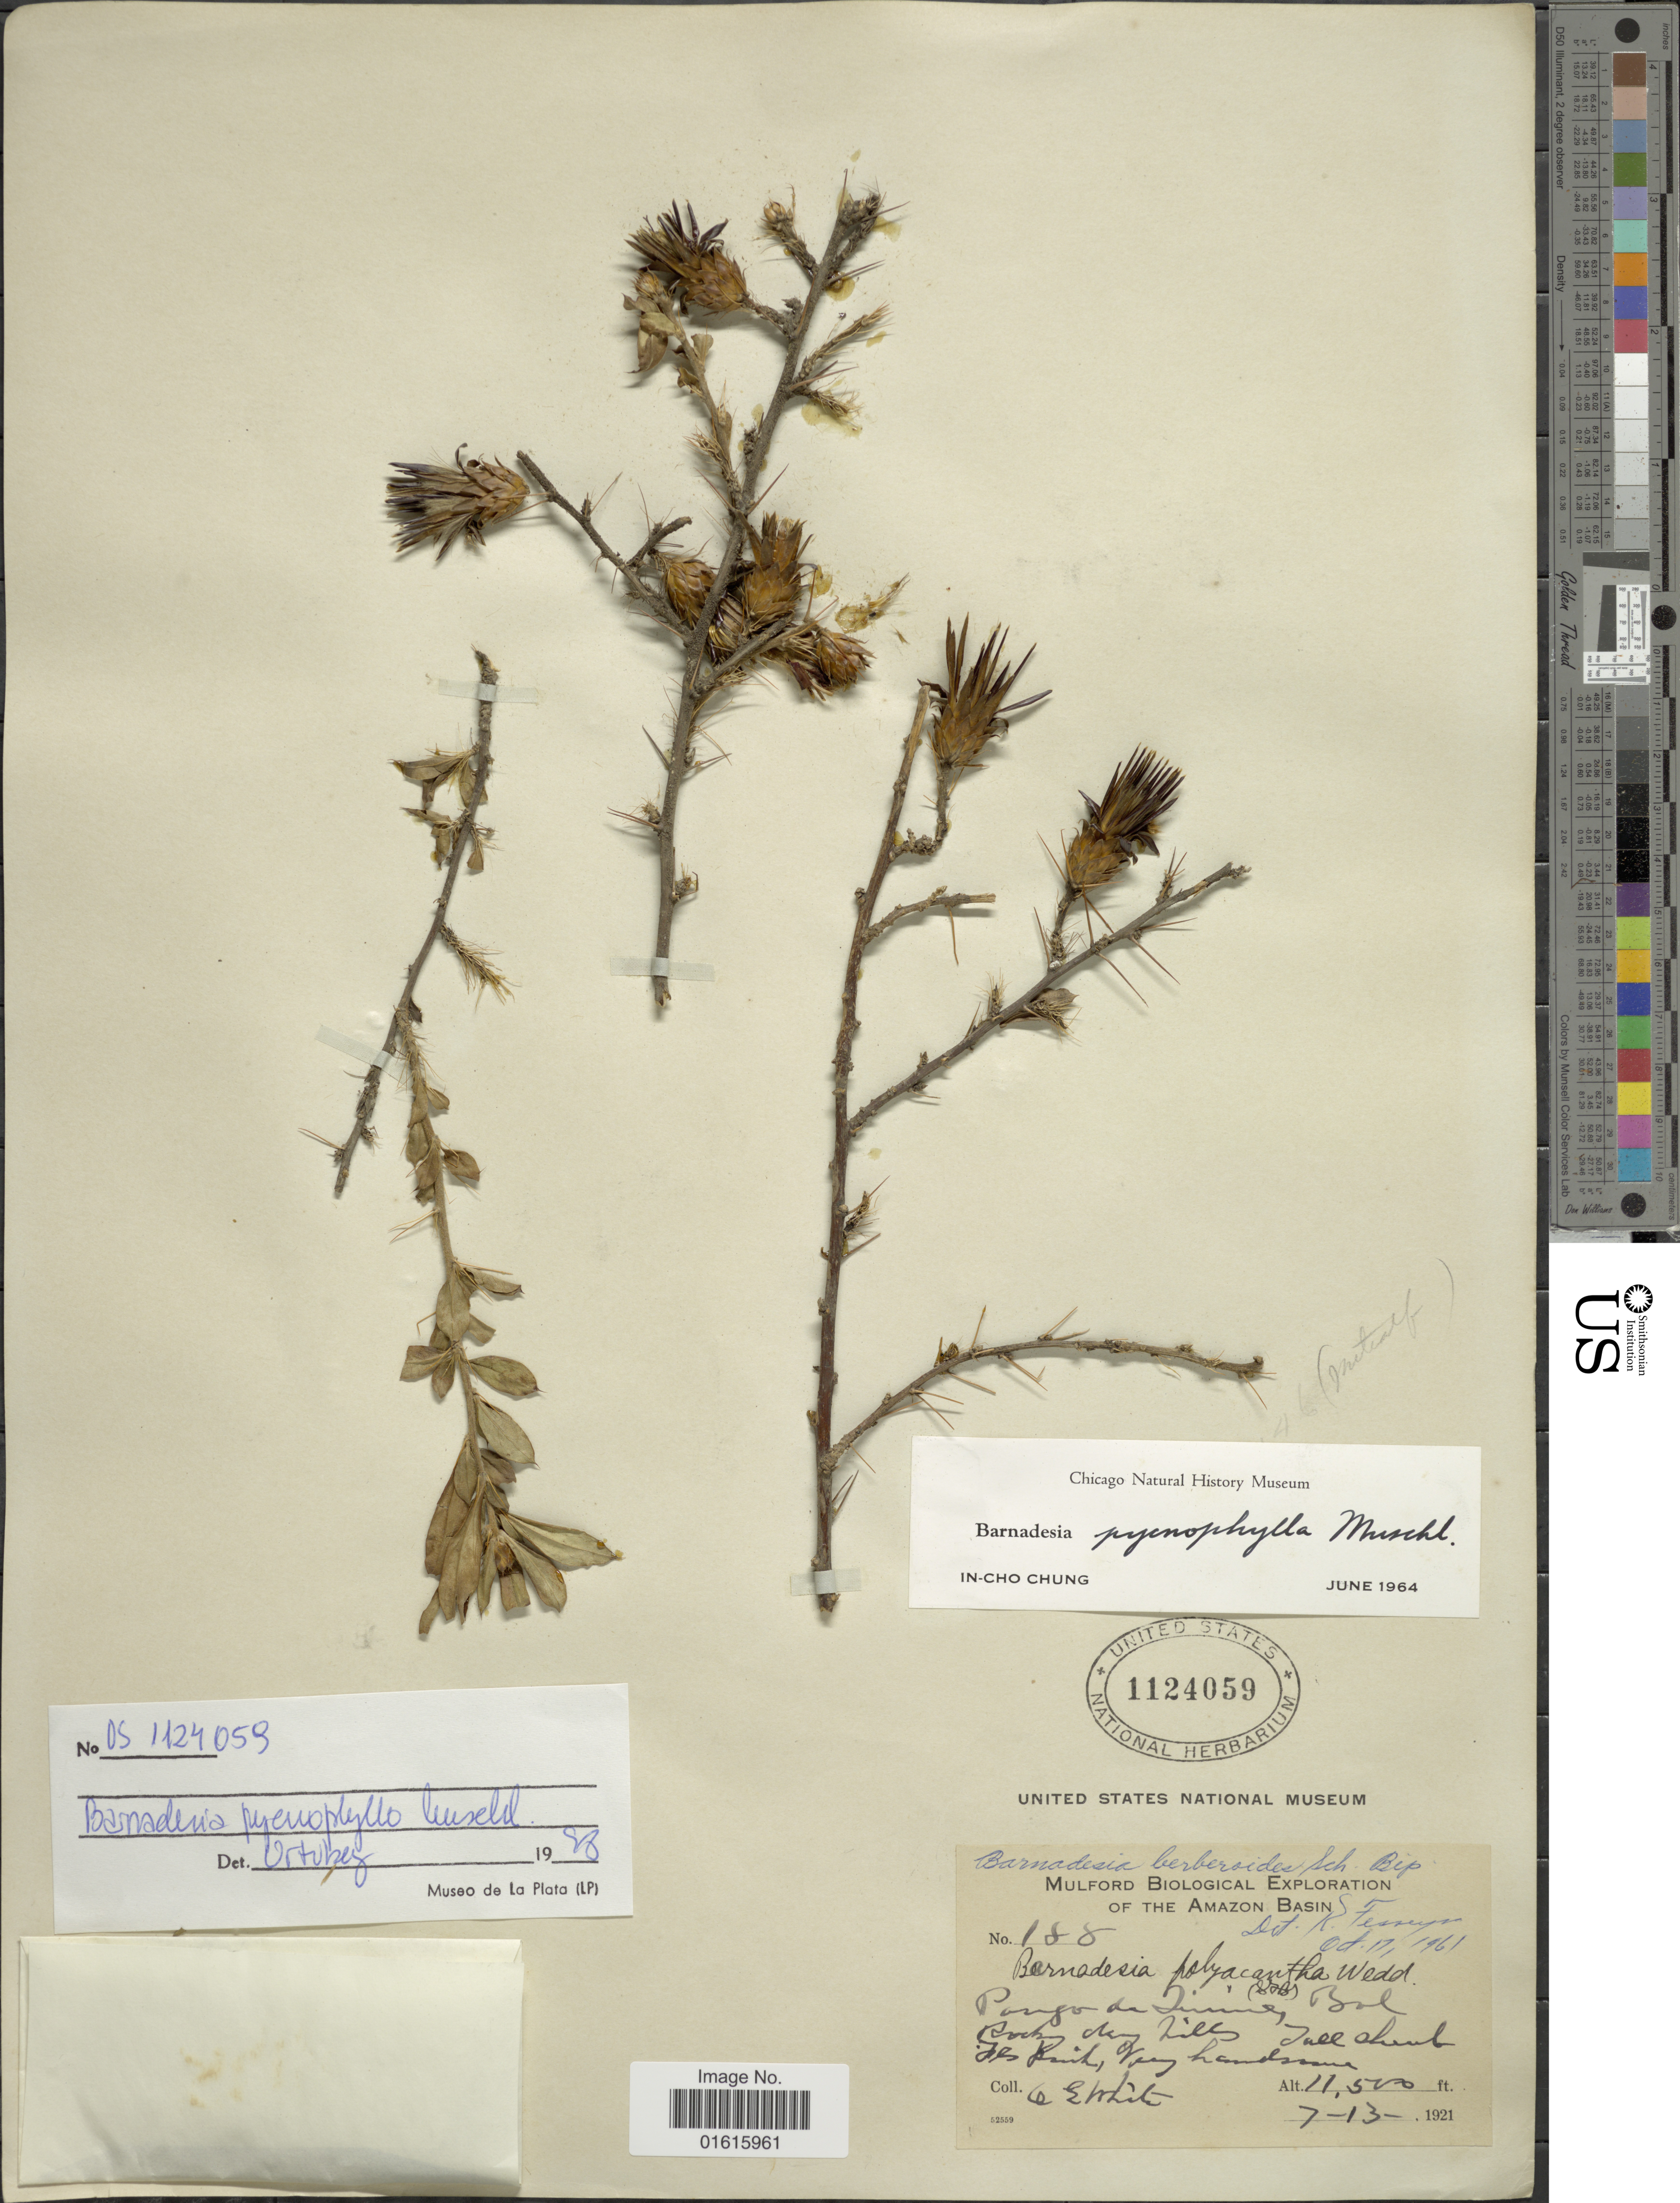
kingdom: Plantae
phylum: Tracheophyta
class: Magnoliopsida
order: Asterales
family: Asteraceae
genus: Barnadesia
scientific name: Barnadesia pycnophylla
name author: Muschl.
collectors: O. E. White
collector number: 188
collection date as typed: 7-13-1921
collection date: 1921-07-13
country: Bolivia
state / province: La Paz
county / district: Inquisivi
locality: Pongo de Quime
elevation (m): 3505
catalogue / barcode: US 1124059